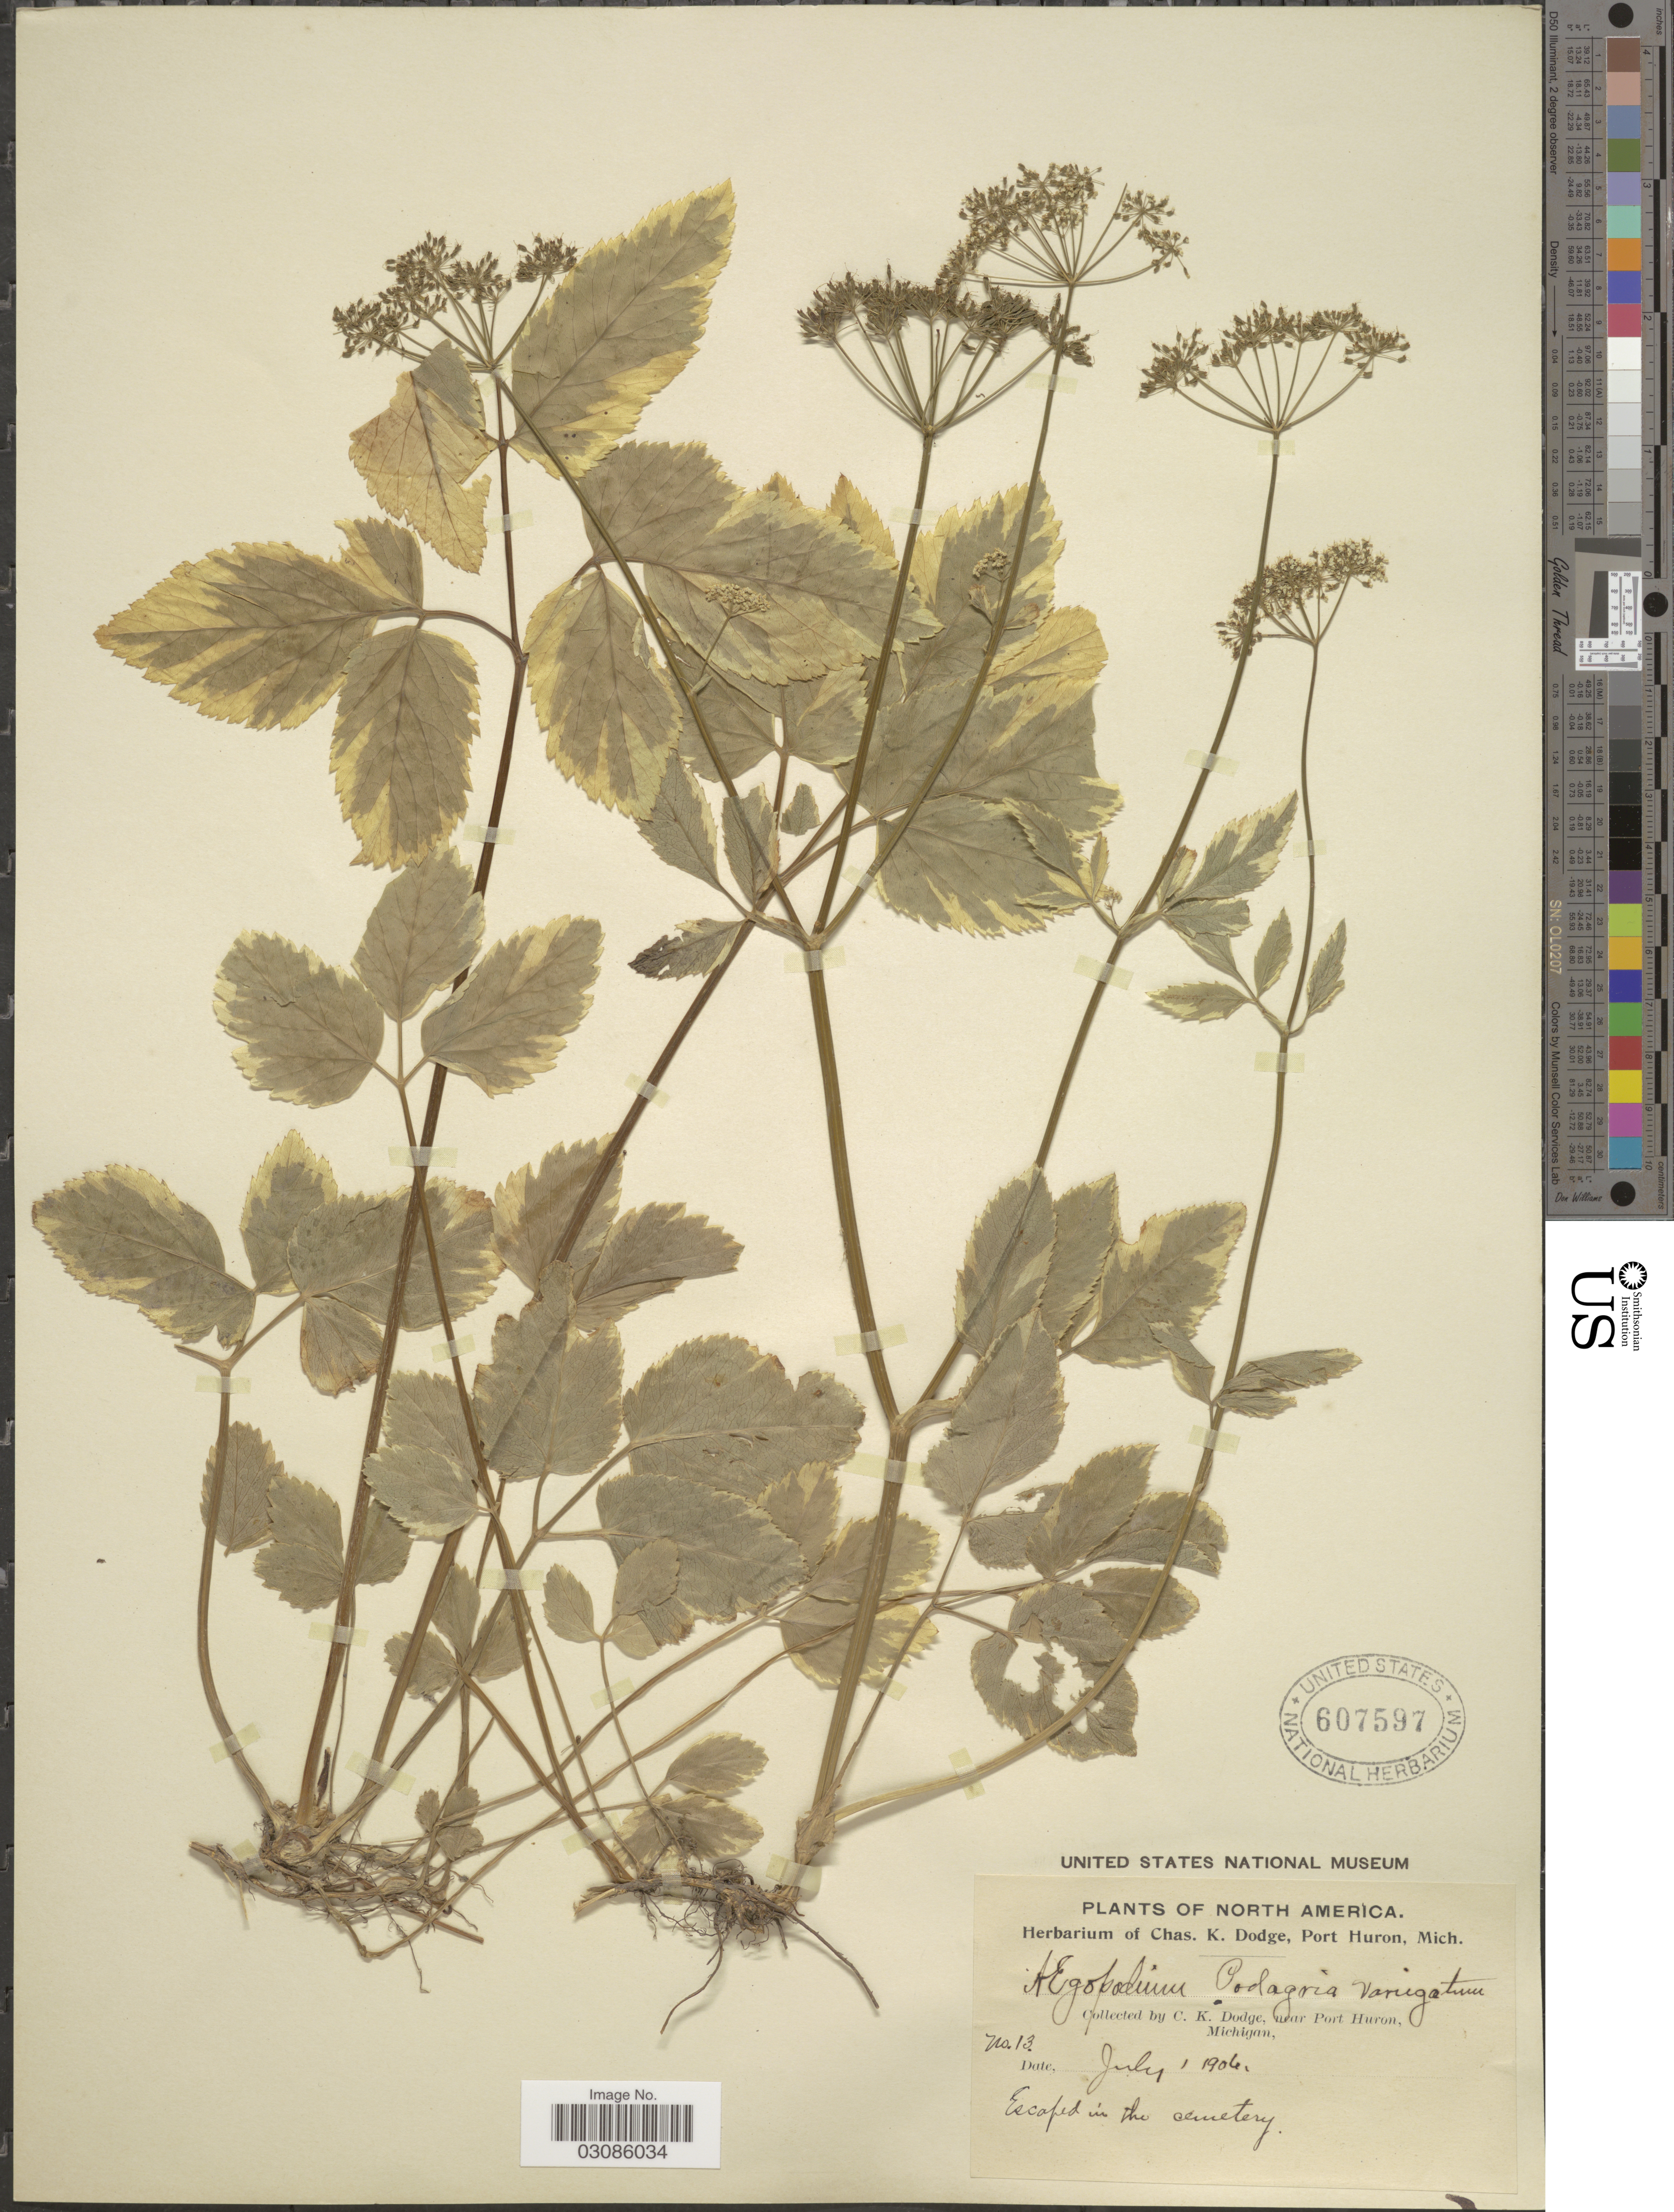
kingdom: Plantae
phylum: Tracheophyta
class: Magnoliopsida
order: Apiales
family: Apiaceae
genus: Aegopodium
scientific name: Aegopodium podagraria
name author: L.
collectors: C. Dodge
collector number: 13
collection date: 1906-07-01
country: United States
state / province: Michigan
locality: Near Port Huron.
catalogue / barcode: US 607597